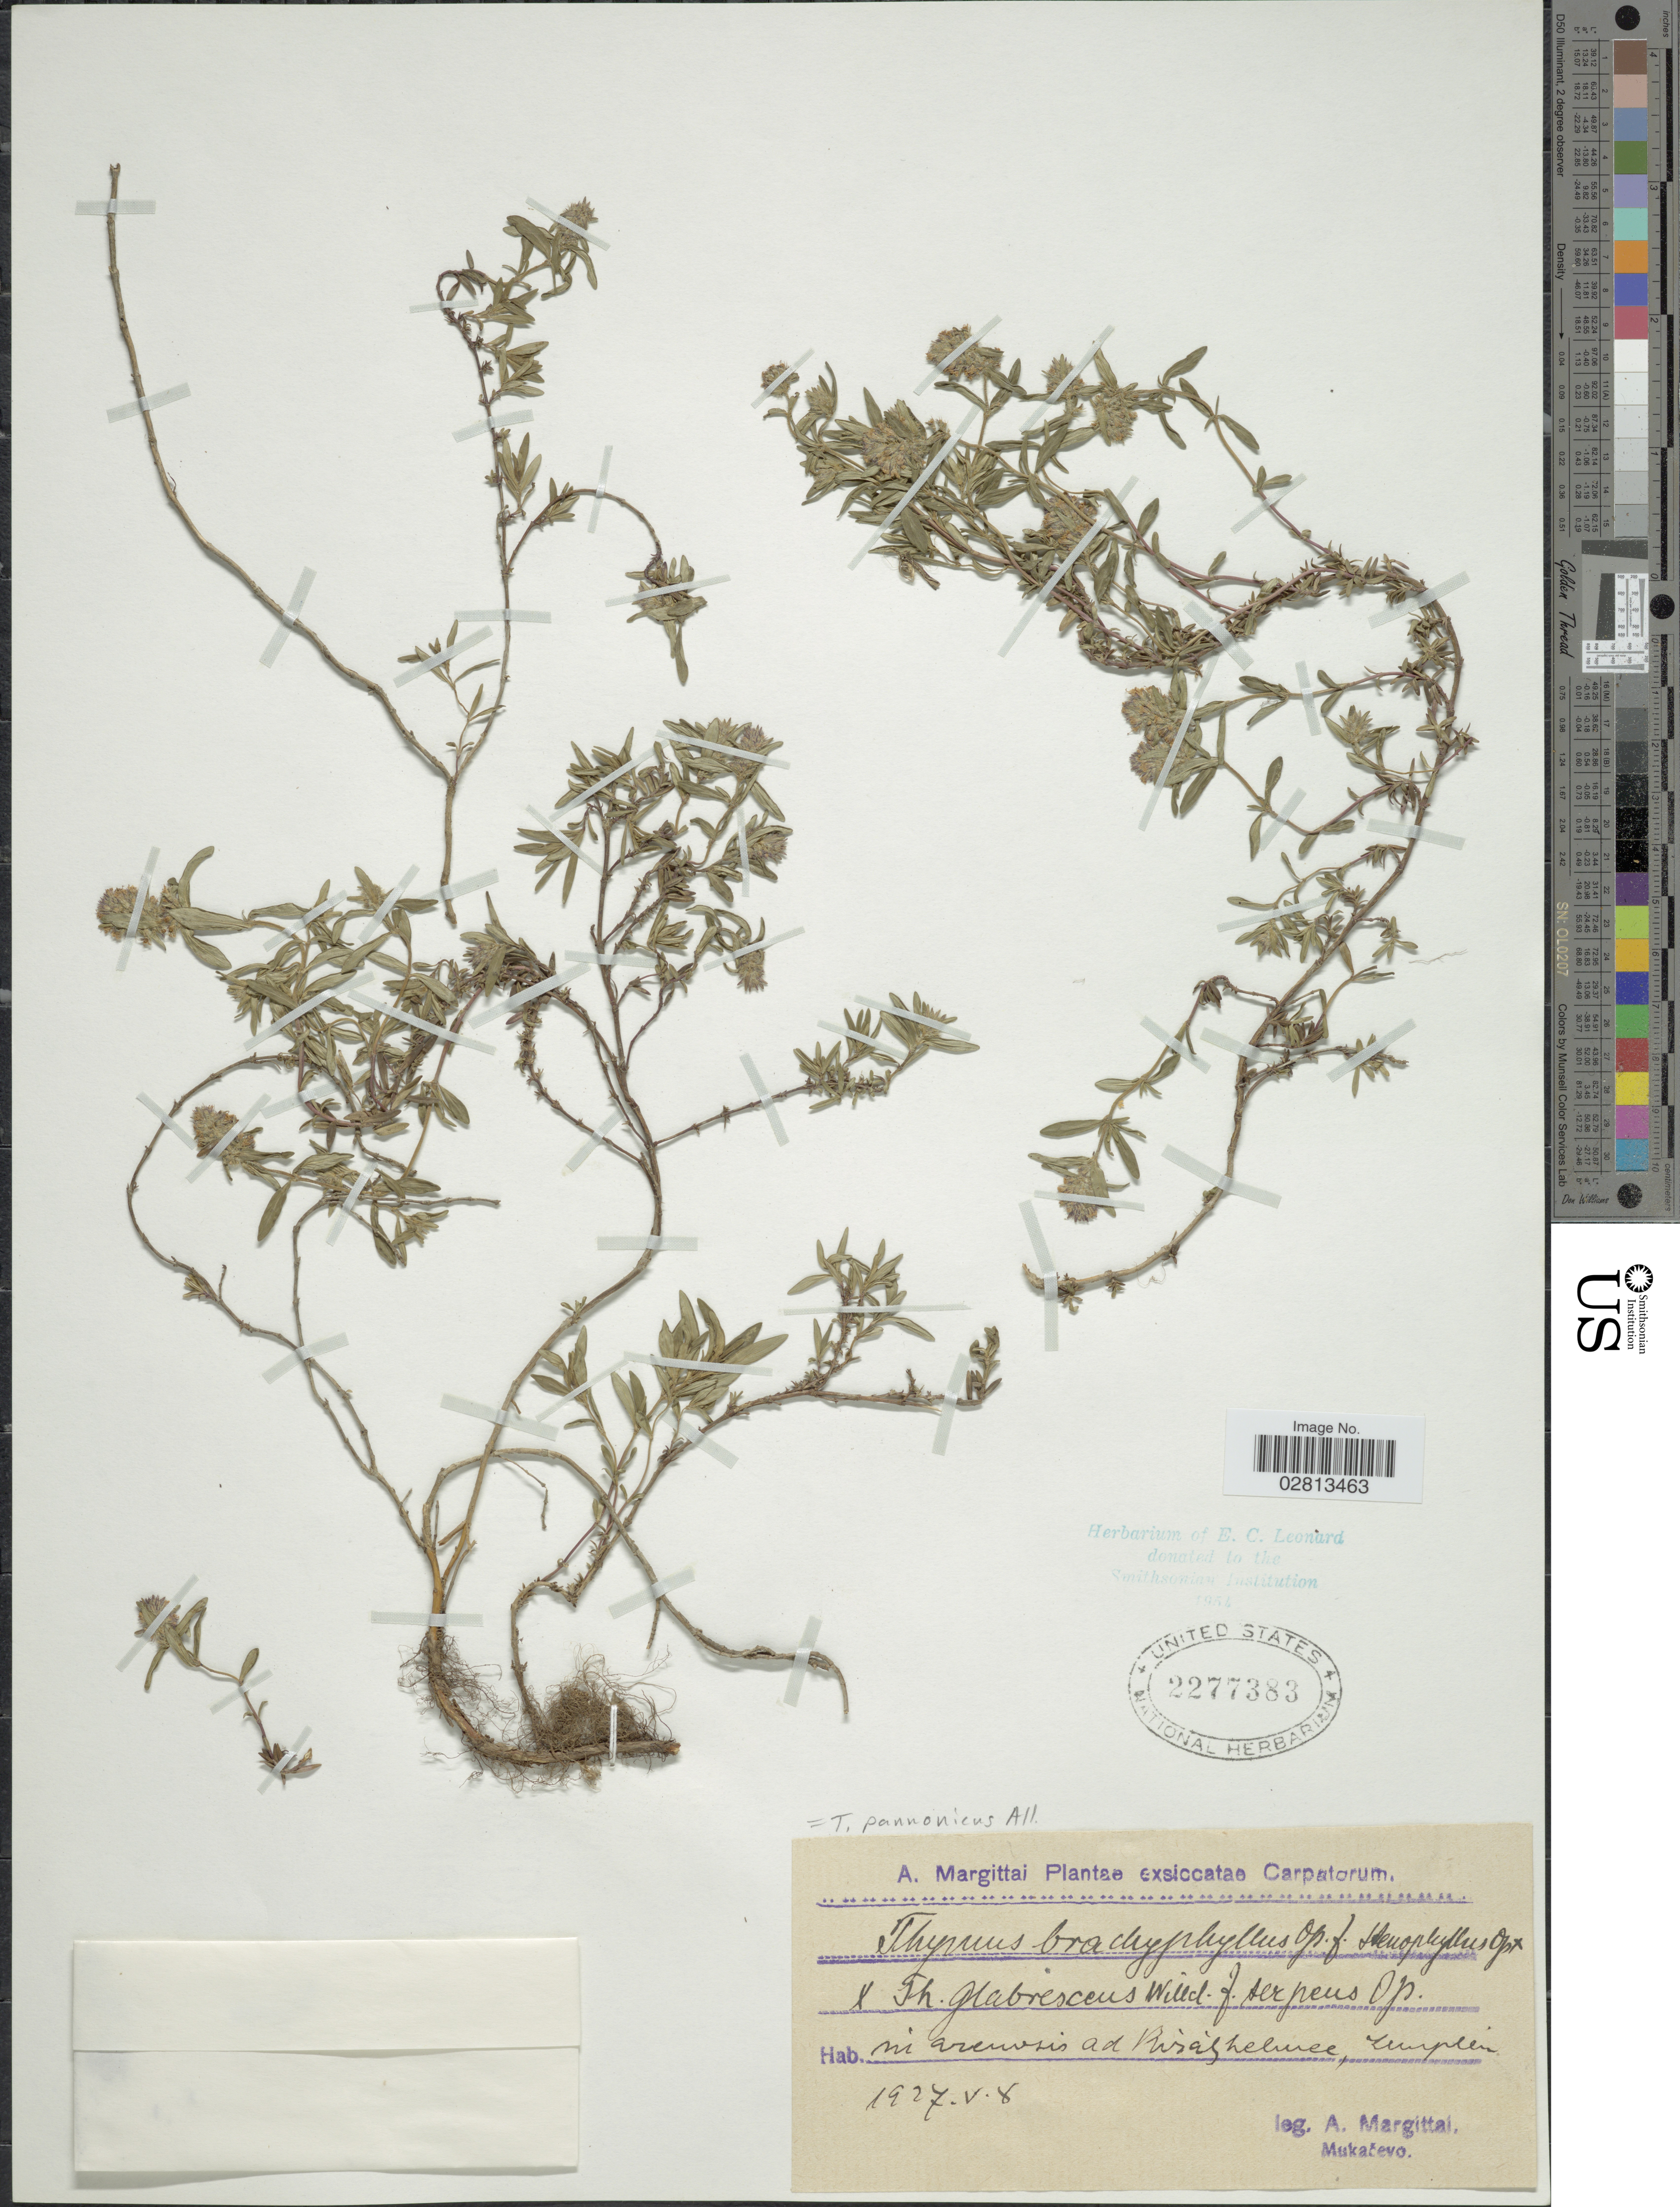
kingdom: Plantae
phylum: Tracheophyta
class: Magnoliopsida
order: Lamiales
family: Lamiaceae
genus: Thymus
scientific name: Thymus pannonicus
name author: All.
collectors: A. Margittai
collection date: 1927-05-08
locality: Carpatorum. in arenosis ad Rivalheluwe, Zunpeen [interpreted]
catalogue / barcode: US 2277383